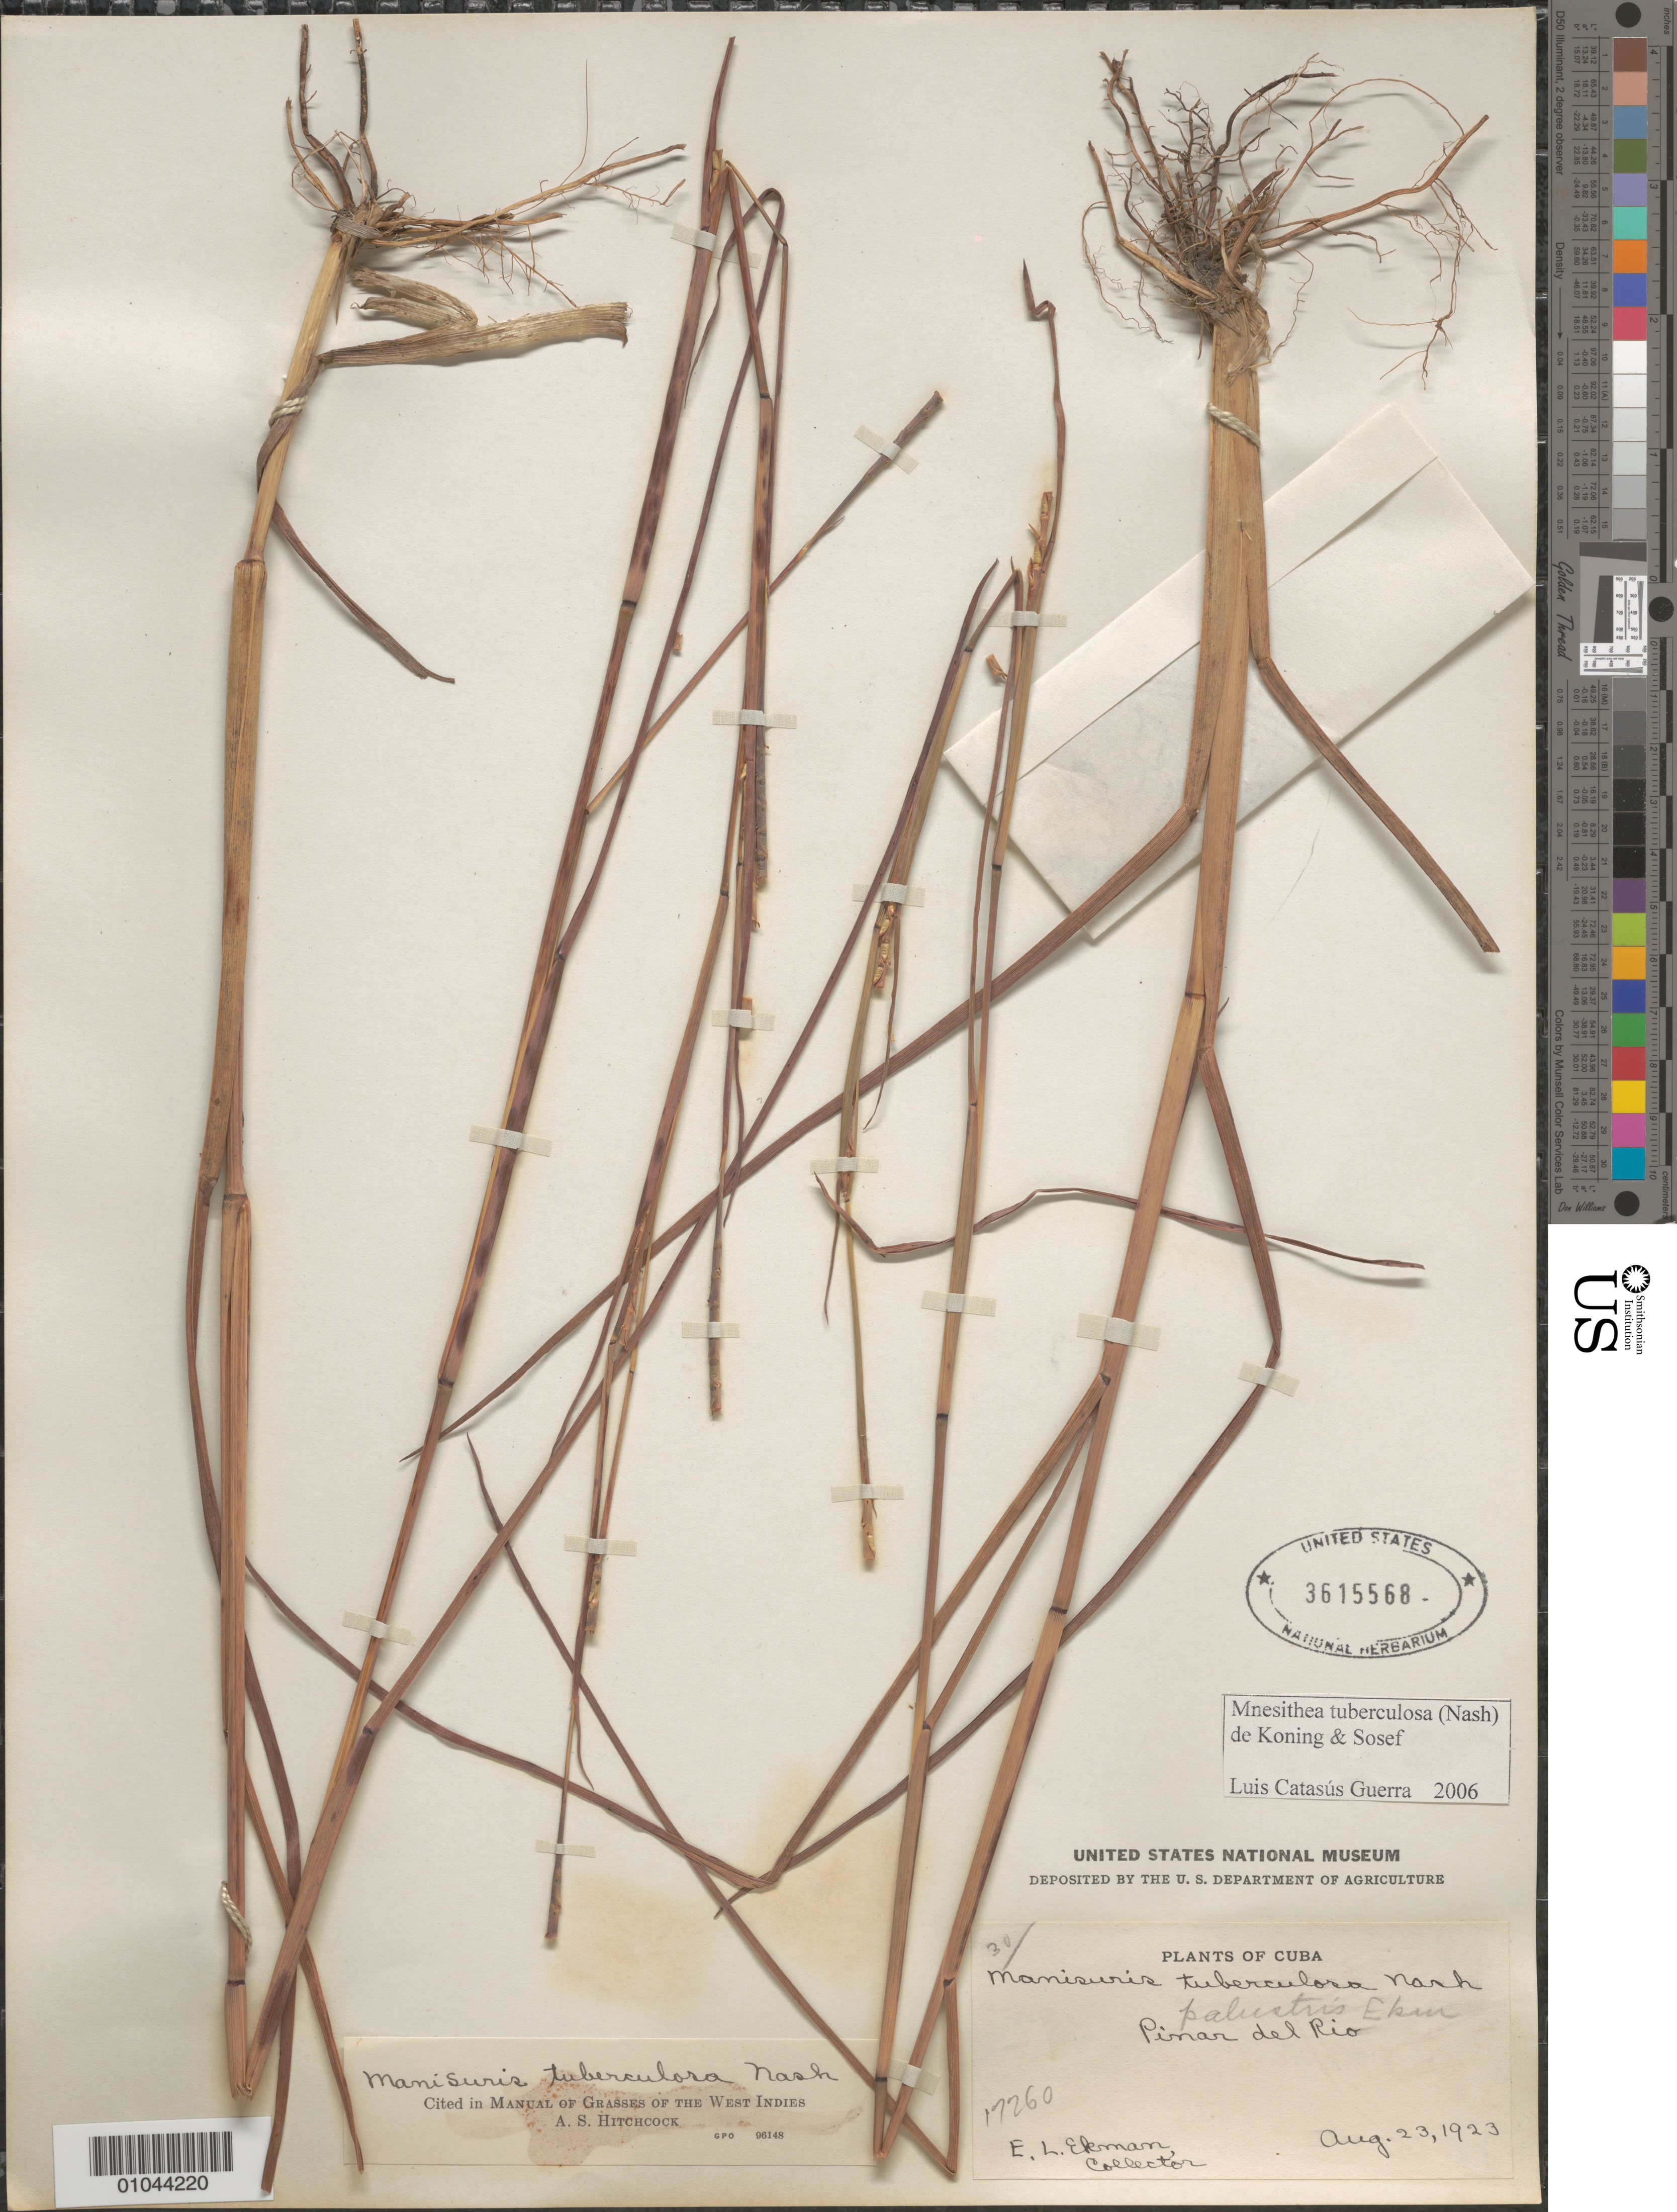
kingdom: Plantae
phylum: Tracheophyta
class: Liliopsida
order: Poales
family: Poaceae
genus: Mnesithea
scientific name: Mnesithea tuberculosa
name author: (Nash) de Koning & Sosef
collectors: E. L. Ekman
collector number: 17260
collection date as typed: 23 Aug 1923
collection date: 1923-08-23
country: Cuba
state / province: Pinar del Rio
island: Cuba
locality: Pinar del Rio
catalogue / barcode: US 3615568